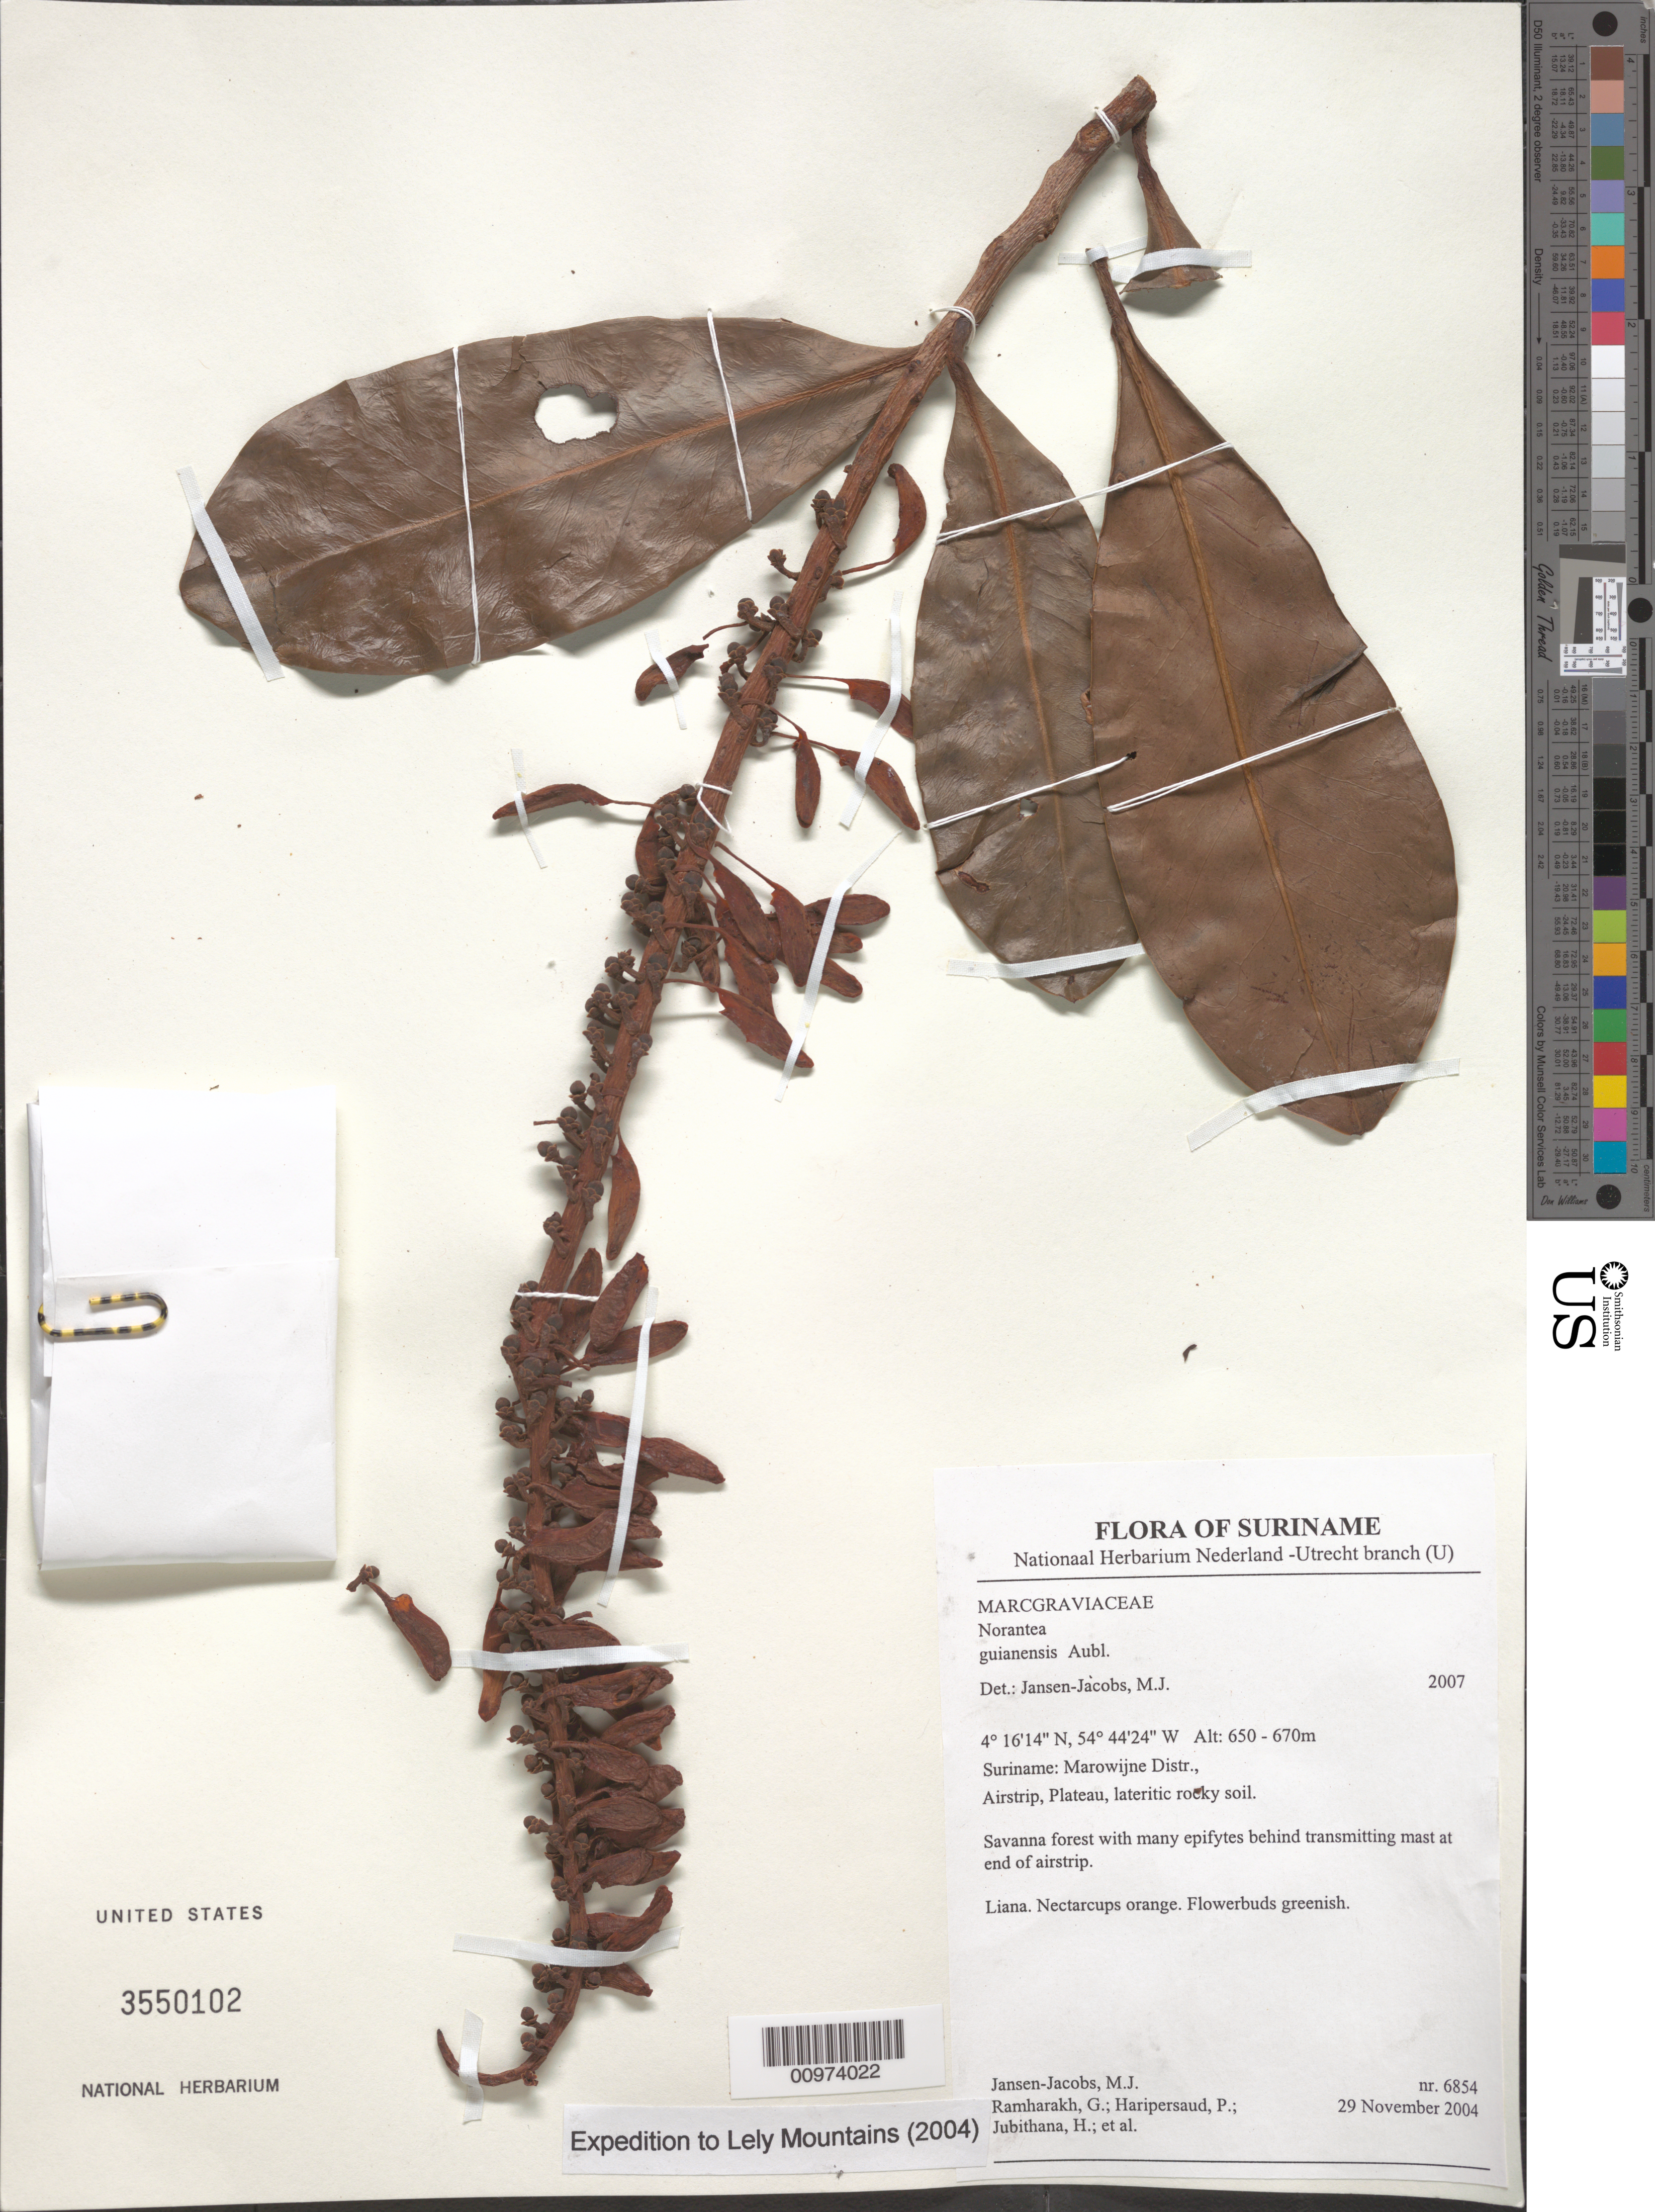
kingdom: Plantae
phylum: Tracheophyta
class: Magnoliopsida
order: Ericales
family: Marcgraviaceae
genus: Norantea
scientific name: Norantea guianensis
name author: Aubl.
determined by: Jansen-Jacobs, M. J., (U), Nationaal Herbarium Nederland, Utrecht University branch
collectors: M. J. Jansen-Jacobs et al.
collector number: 6854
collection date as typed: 29-Nov-04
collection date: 2004-11-29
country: Suriname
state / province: Marowijne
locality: Marowijne Distr., S slope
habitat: Lateritic rocky soil. Savanna forest with many epiphytes behind transmitting mast at end of airstrip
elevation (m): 650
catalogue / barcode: US 3550102